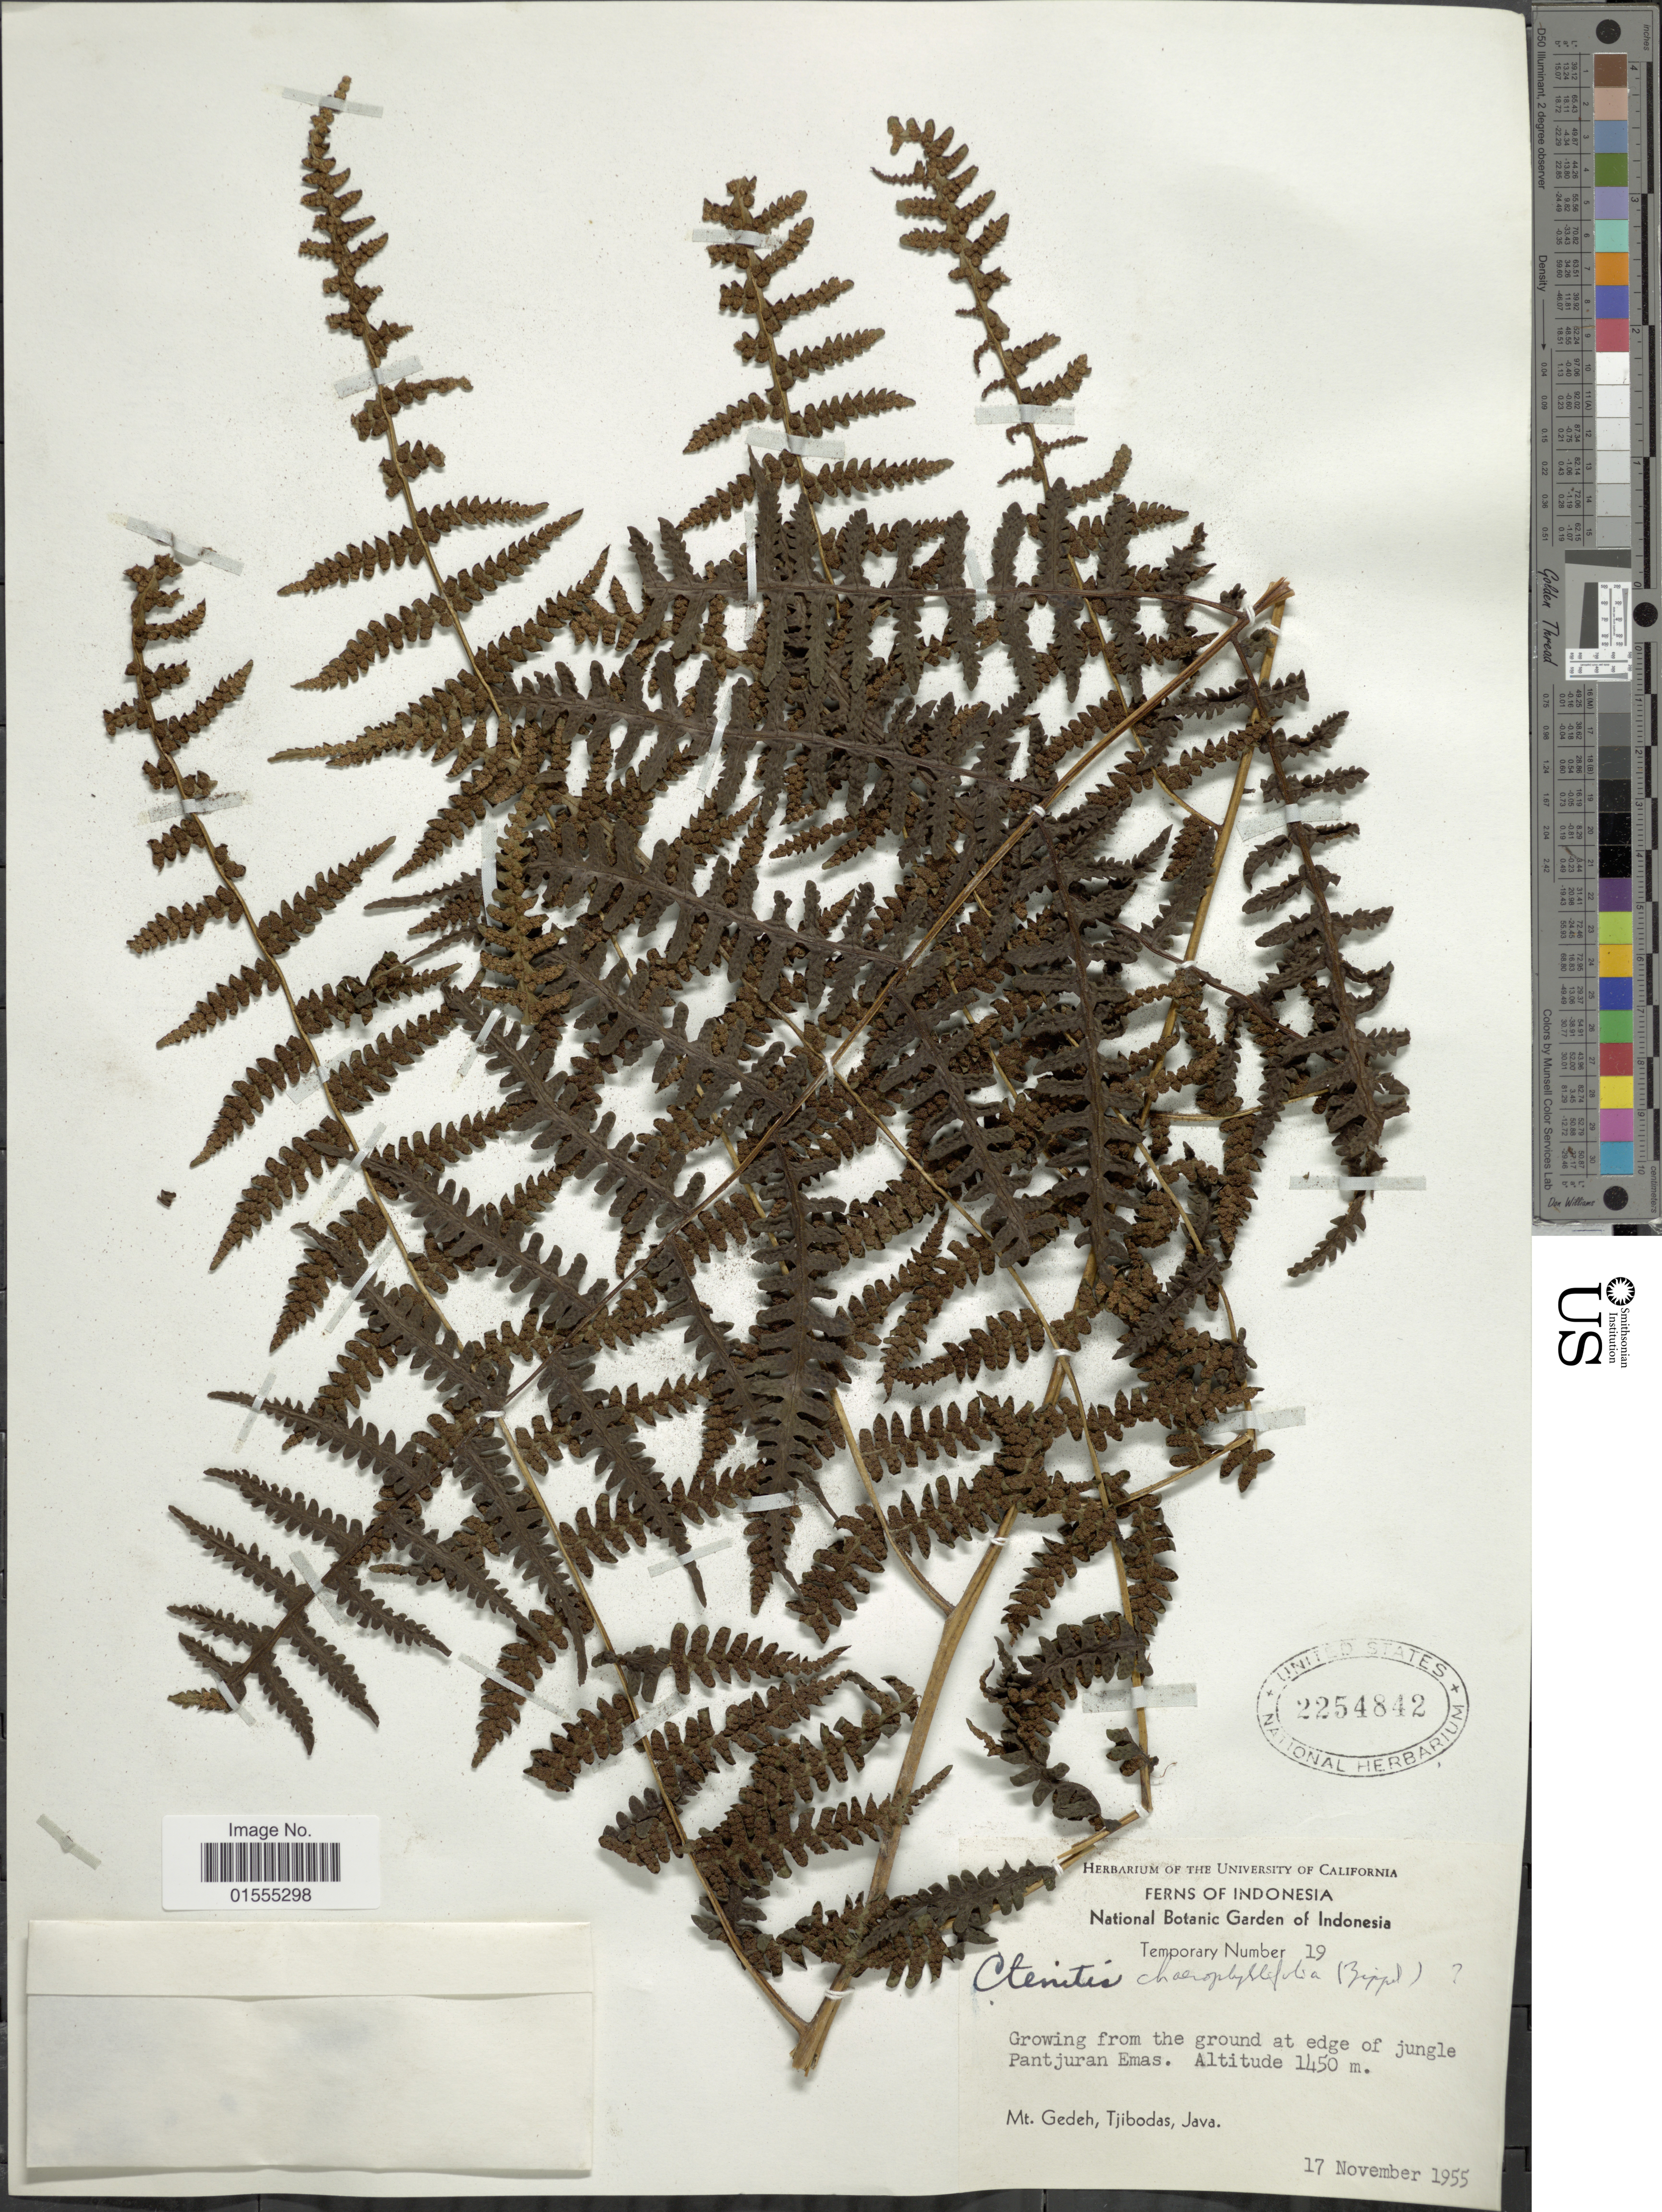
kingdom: Plantae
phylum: Tracheophyta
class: Polypodiopsida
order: Polypodiales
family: Dryopteridaceae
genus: Dryopteris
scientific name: Dryopteris chaerophyllifolia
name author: (Zippel) C. Chr.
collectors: ex herb. Univ. of California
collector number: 19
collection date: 1955-11-17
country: Indonesia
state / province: Java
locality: Growing from the ground at edge of jungle Pantjuran Emas, Mt Gedeh, Tjibodas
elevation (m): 1450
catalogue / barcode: US 2254842